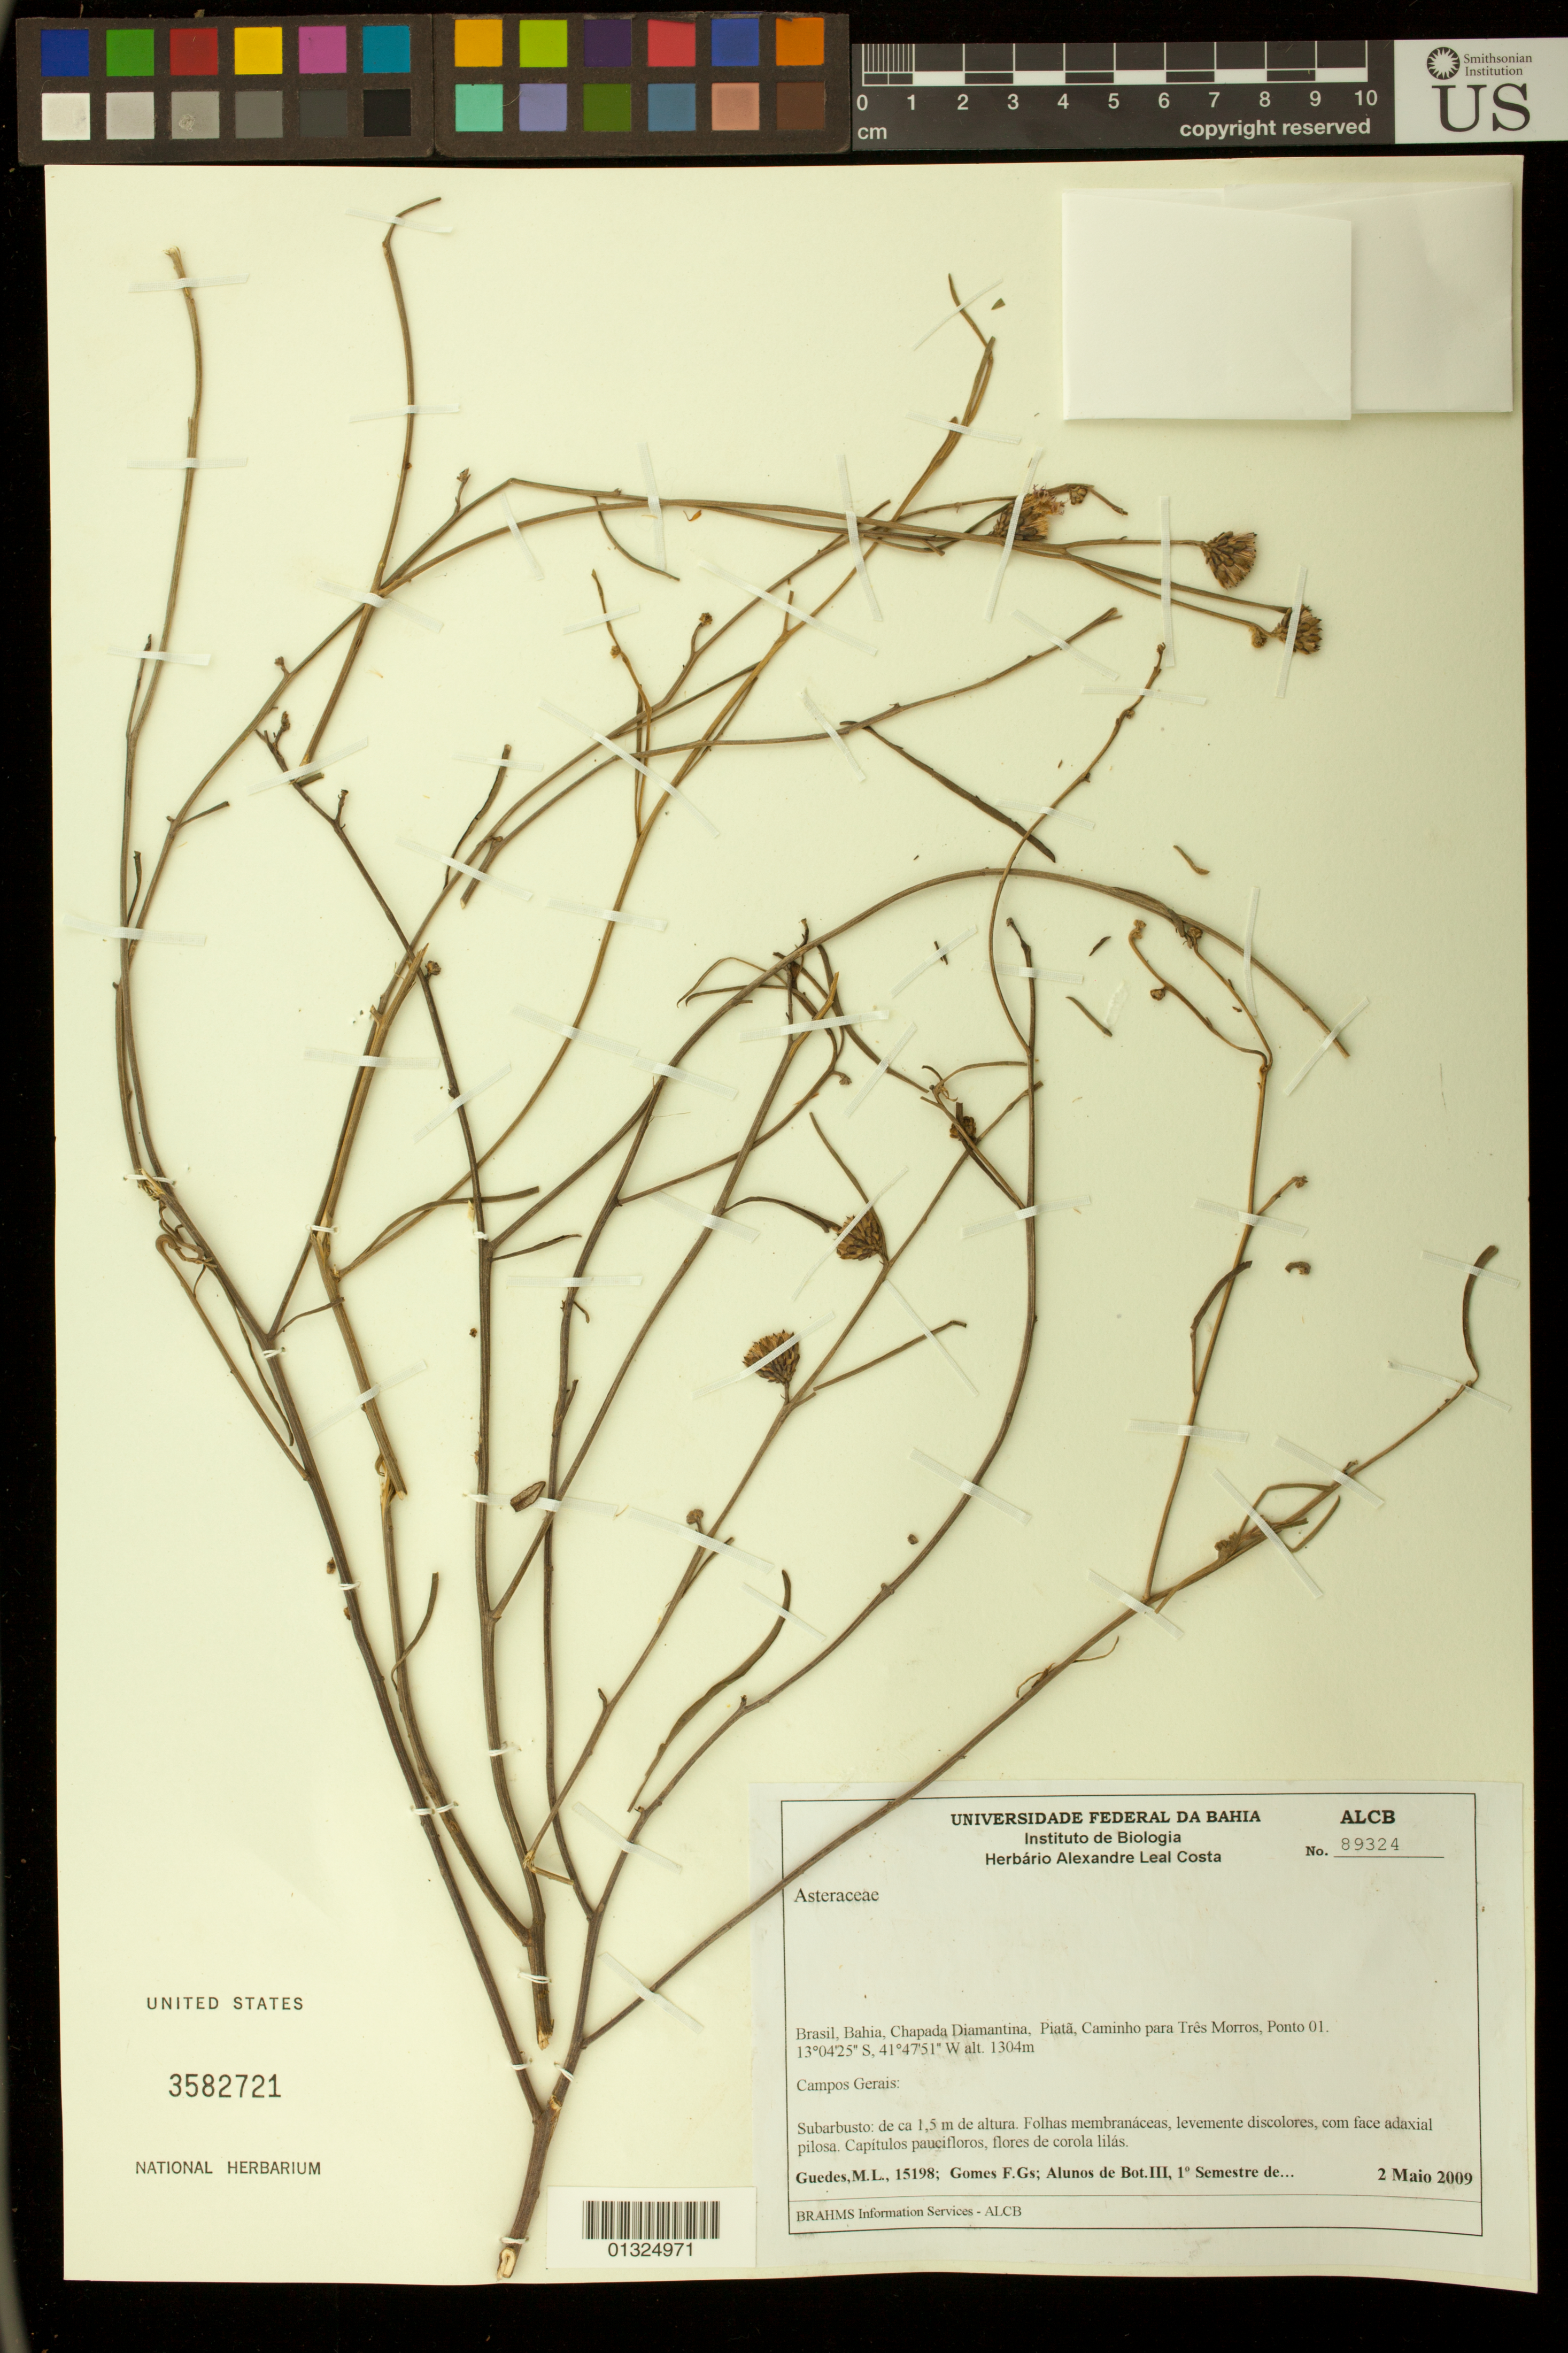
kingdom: Plantae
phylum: Tracheophyta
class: Magnoliopsida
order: Asterales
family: Asteraceae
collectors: M. L. Guedes et al.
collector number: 15198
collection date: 2009-05-02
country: Brazil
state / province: Bahia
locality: Caminho para Tres Morros, Ponto 01, Piata, Chapada Diamantina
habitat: Campos Gerais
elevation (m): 1304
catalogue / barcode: US 3582721